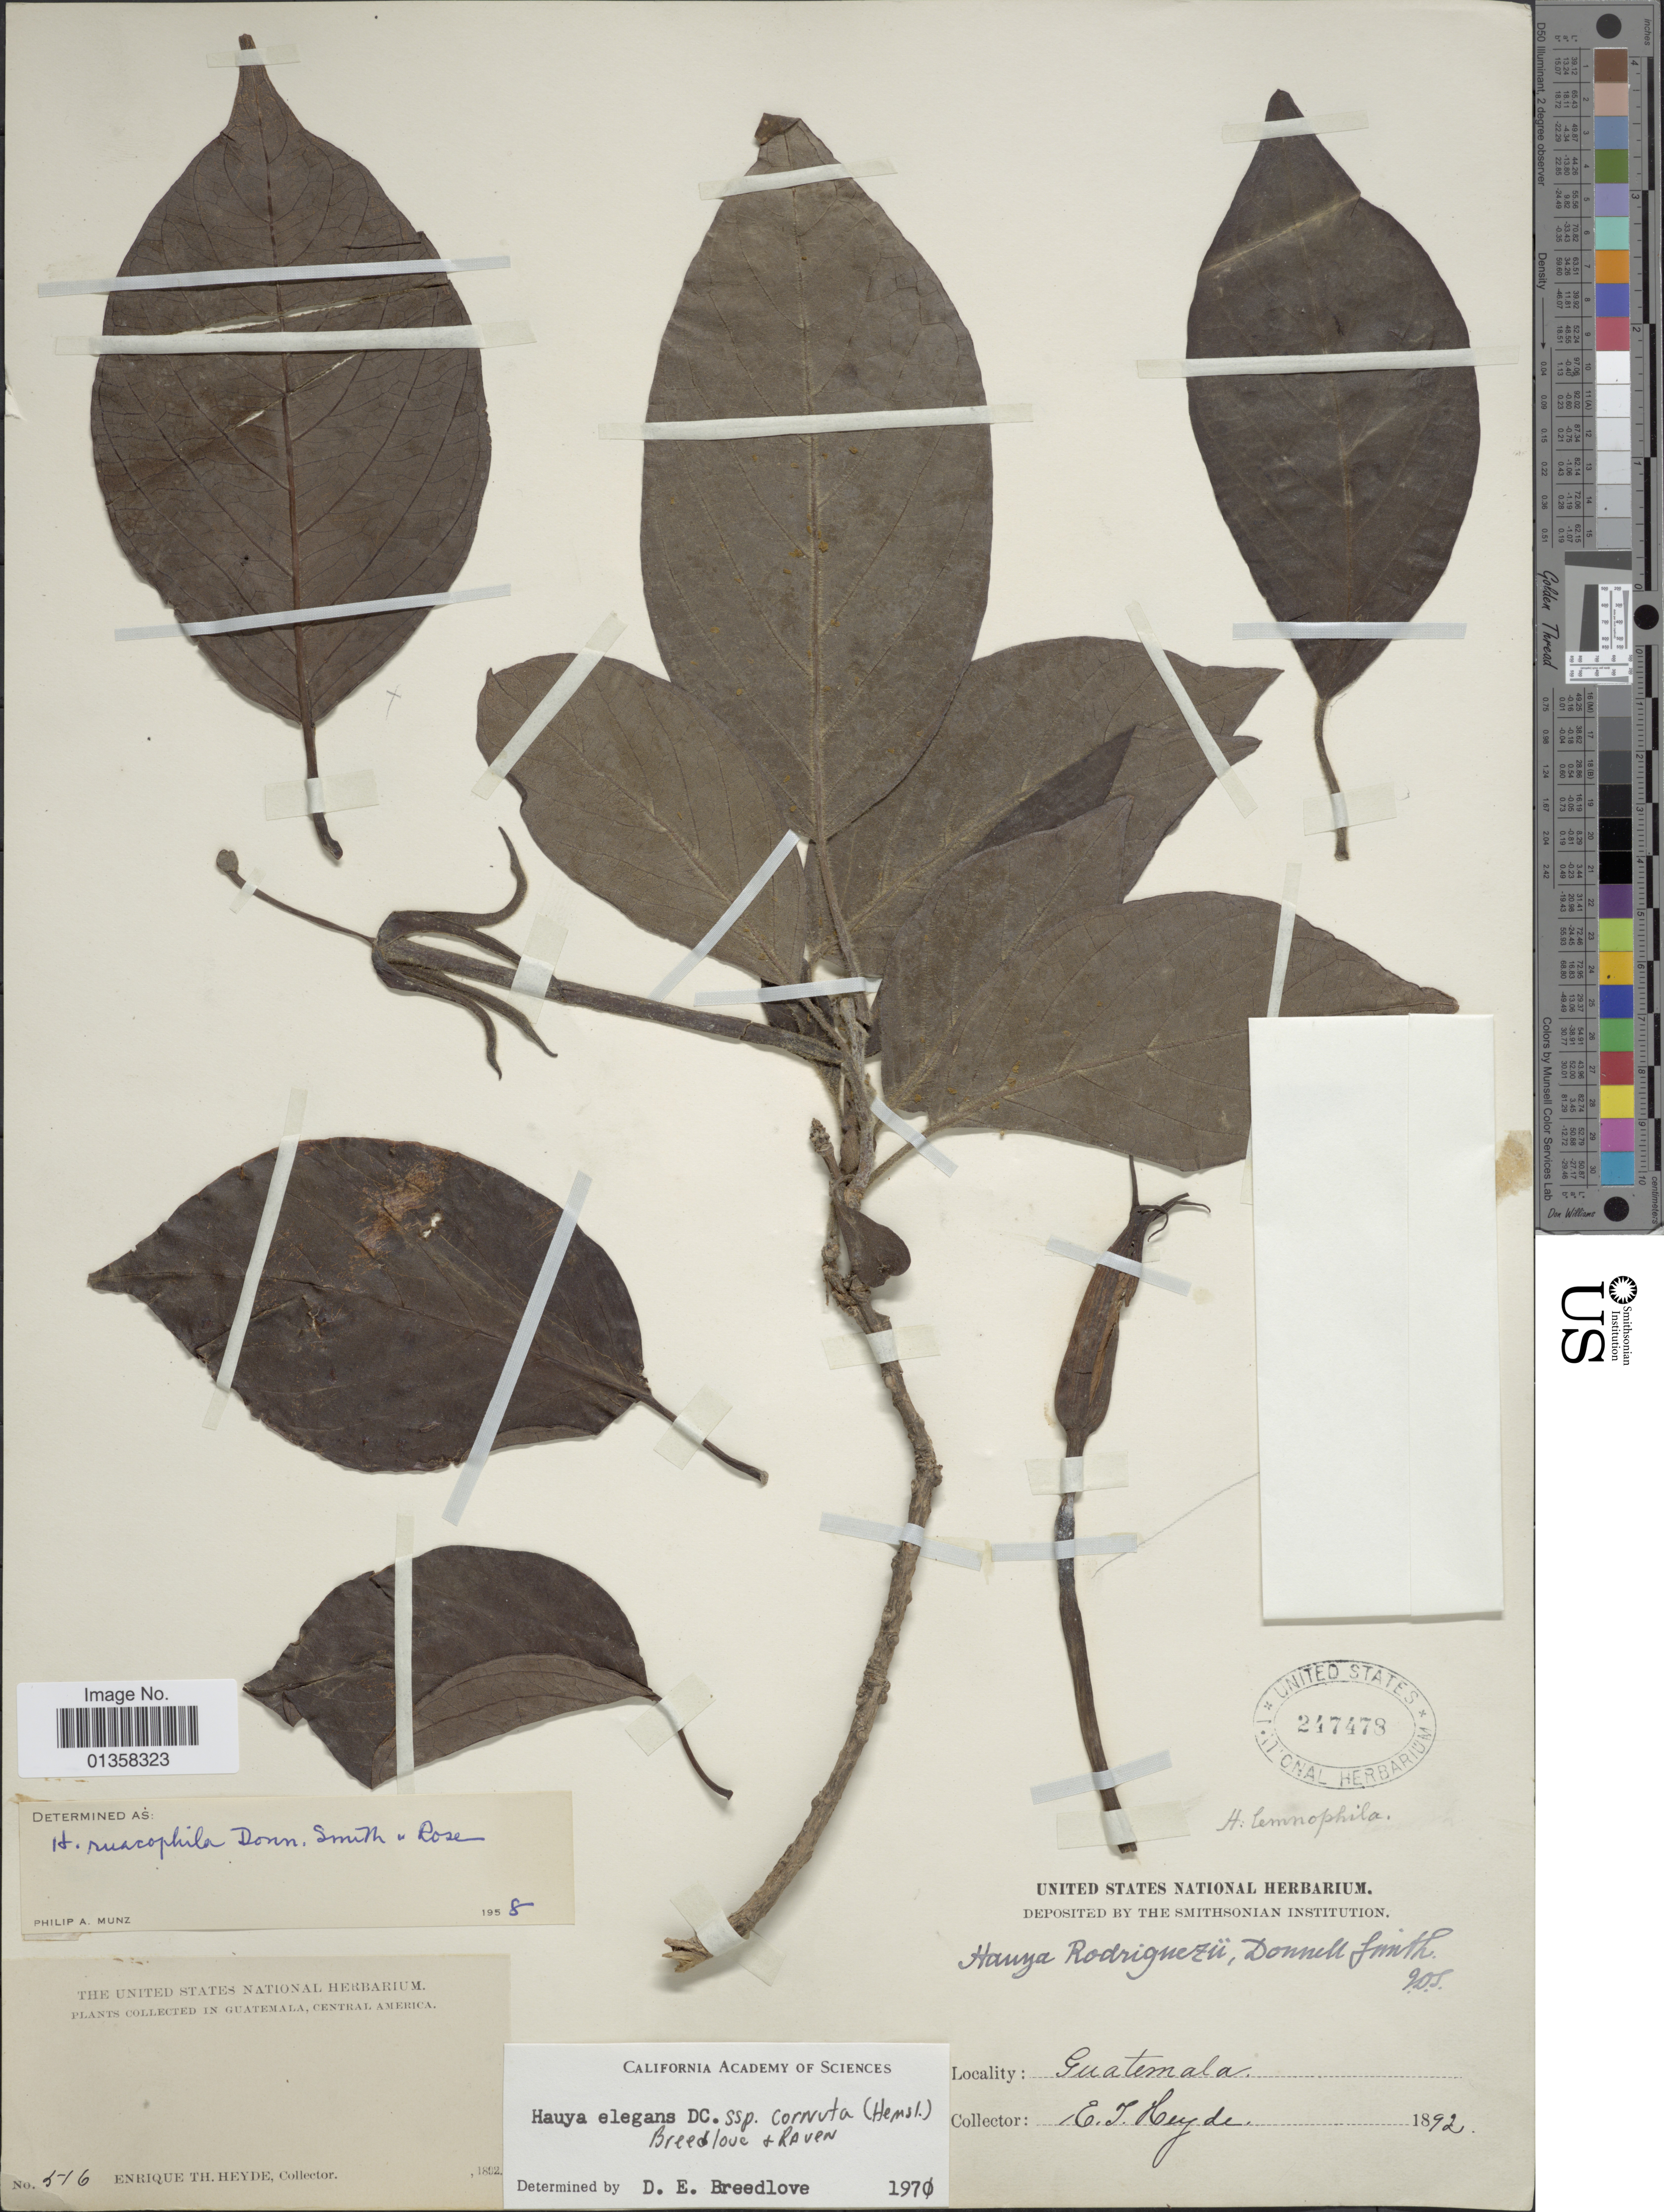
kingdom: Plantae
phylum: Tracheophyta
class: Magnoliopsida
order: Myrtales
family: Onagraceae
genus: Ludwigia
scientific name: Ludwigia hyssopifolia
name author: (G. Don) Exell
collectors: E. T. Heyde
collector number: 516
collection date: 1892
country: Guatemala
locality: Central America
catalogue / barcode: US 247478